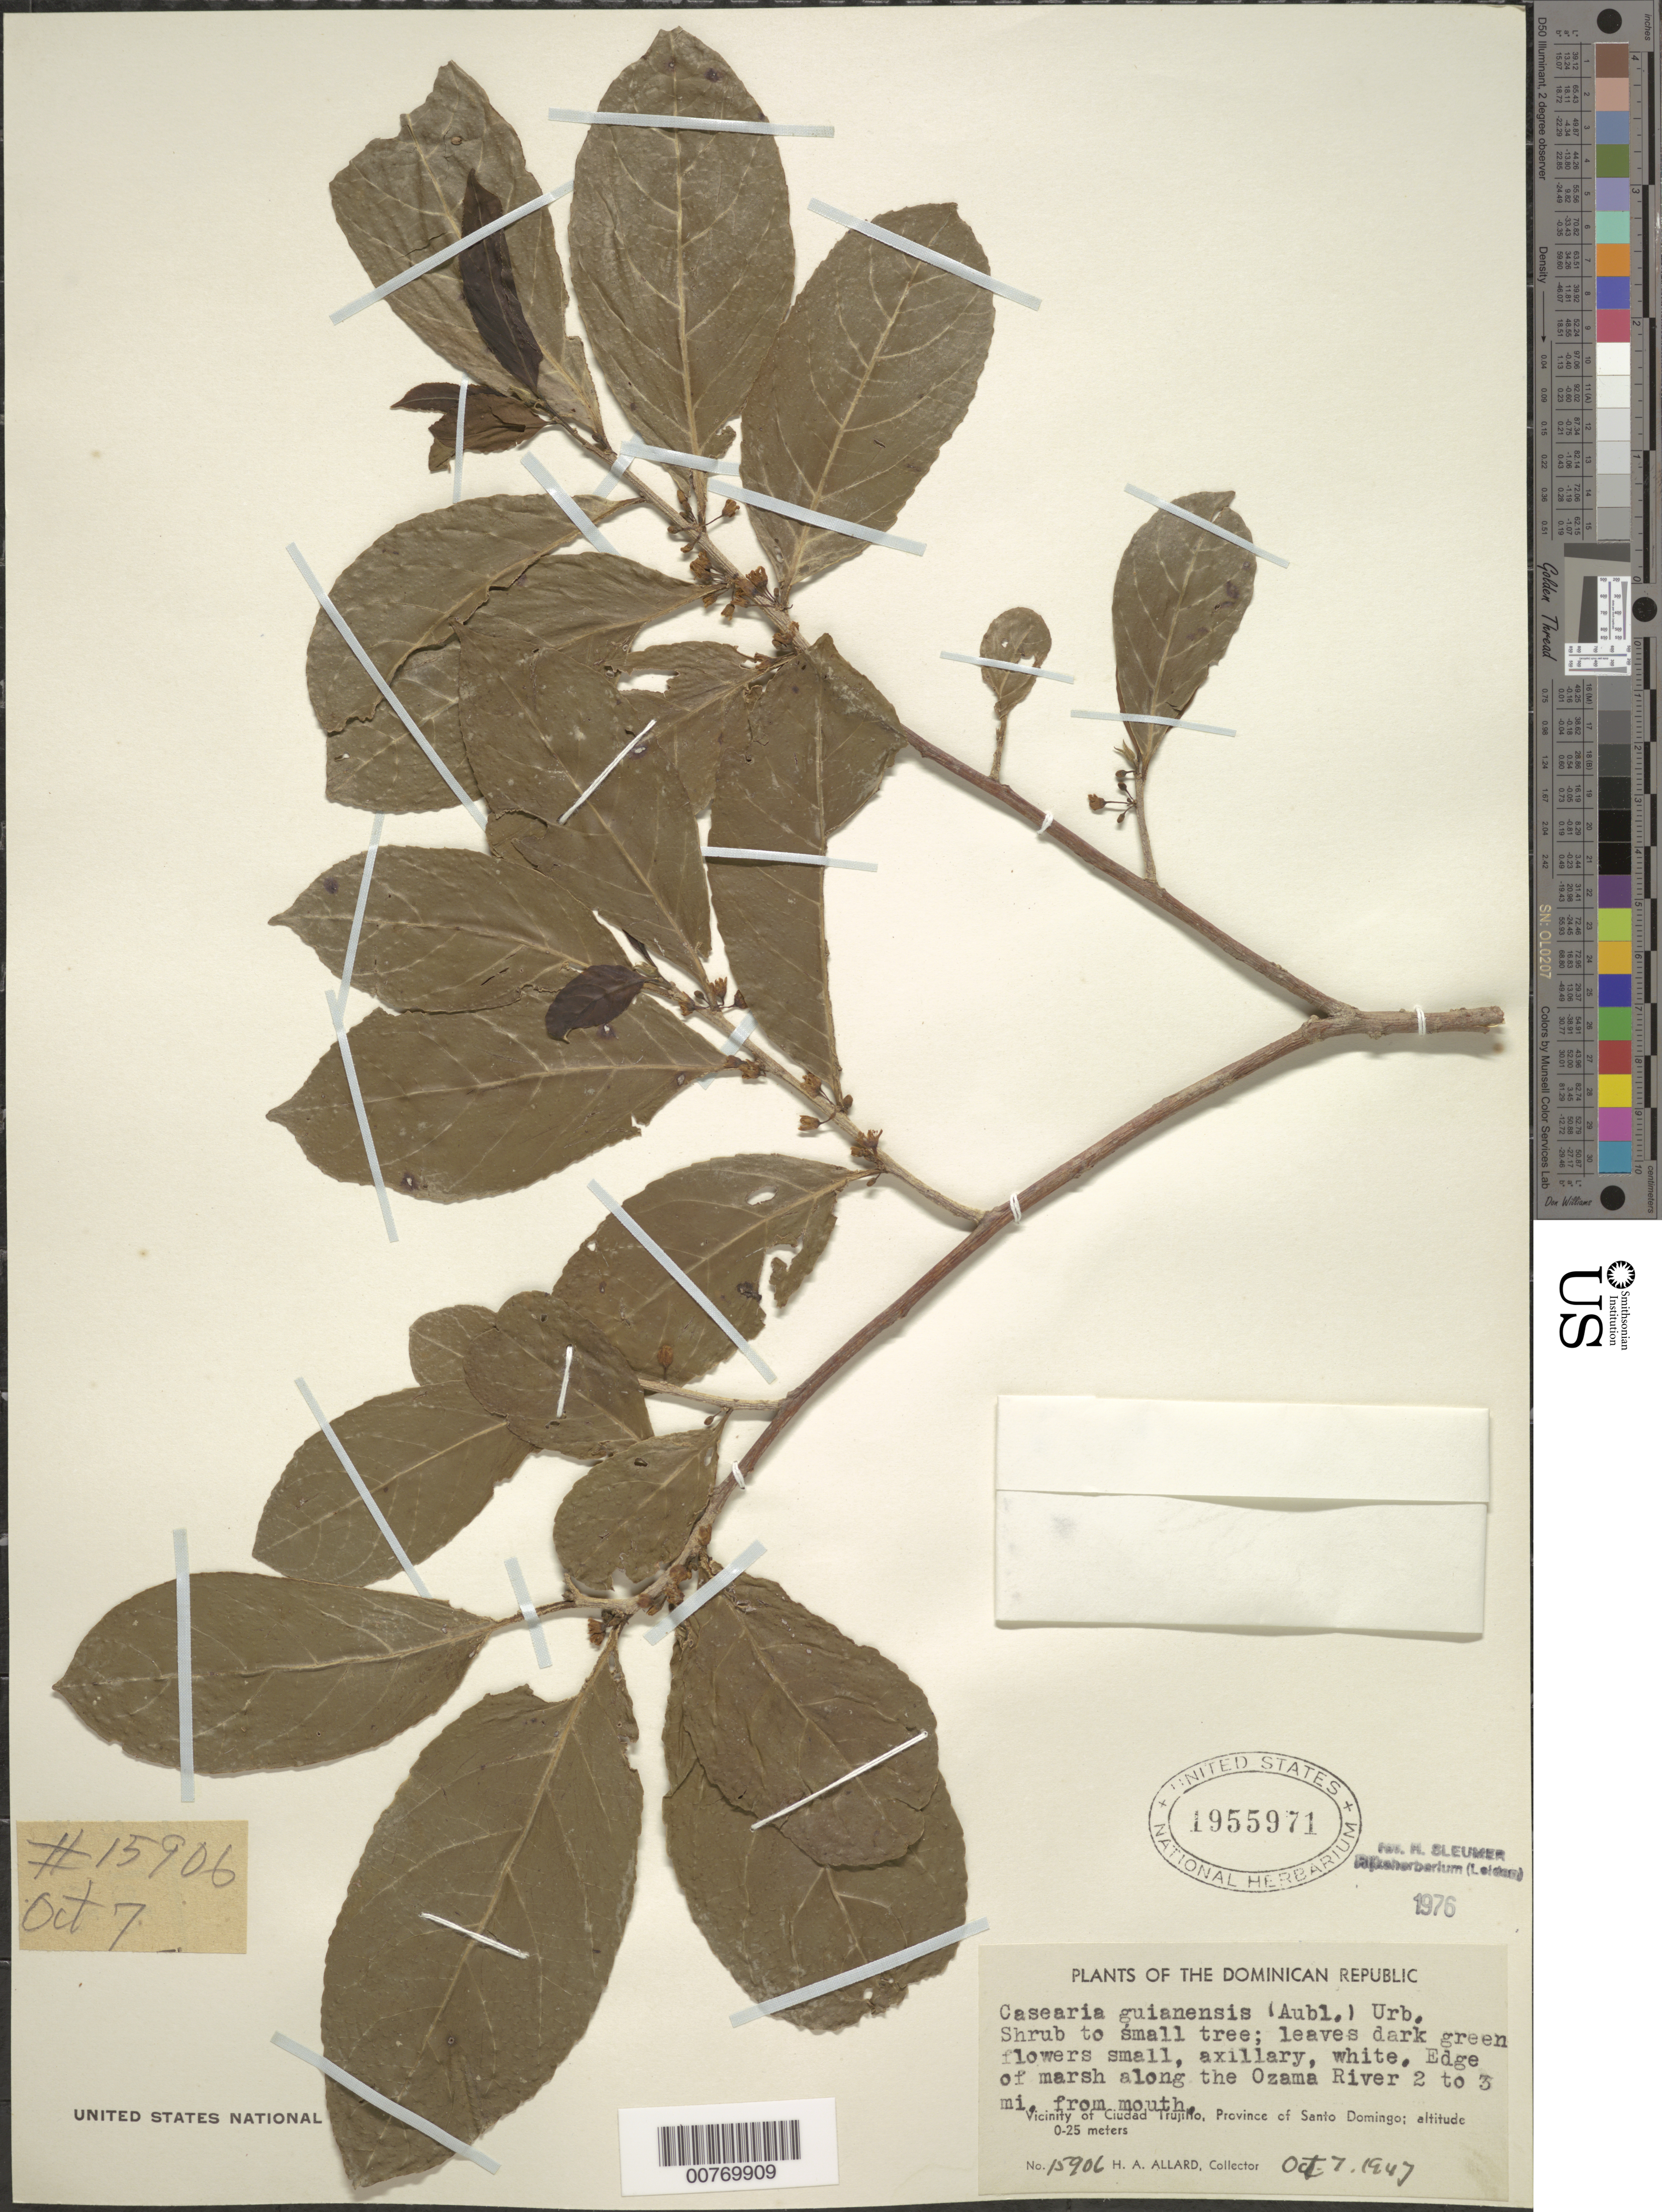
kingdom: Plantae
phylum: Tracheophyta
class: Magnoliopsida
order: Malpighiales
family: Salicaceae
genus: Casearia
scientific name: Casearia guianensis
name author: (Aubl.) Urb.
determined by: Sleumer, H. O.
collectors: H. A. Allard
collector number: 15906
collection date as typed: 07 Oct 1947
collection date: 1947-10-07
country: Dominican Republic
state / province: Santo Domingo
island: Hispaniola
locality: Vicinity of Ciudad Trujillo, along the Ozama river 2 to 3 miles from mouth.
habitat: Edge of march along river.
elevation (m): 0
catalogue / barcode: US 1955971